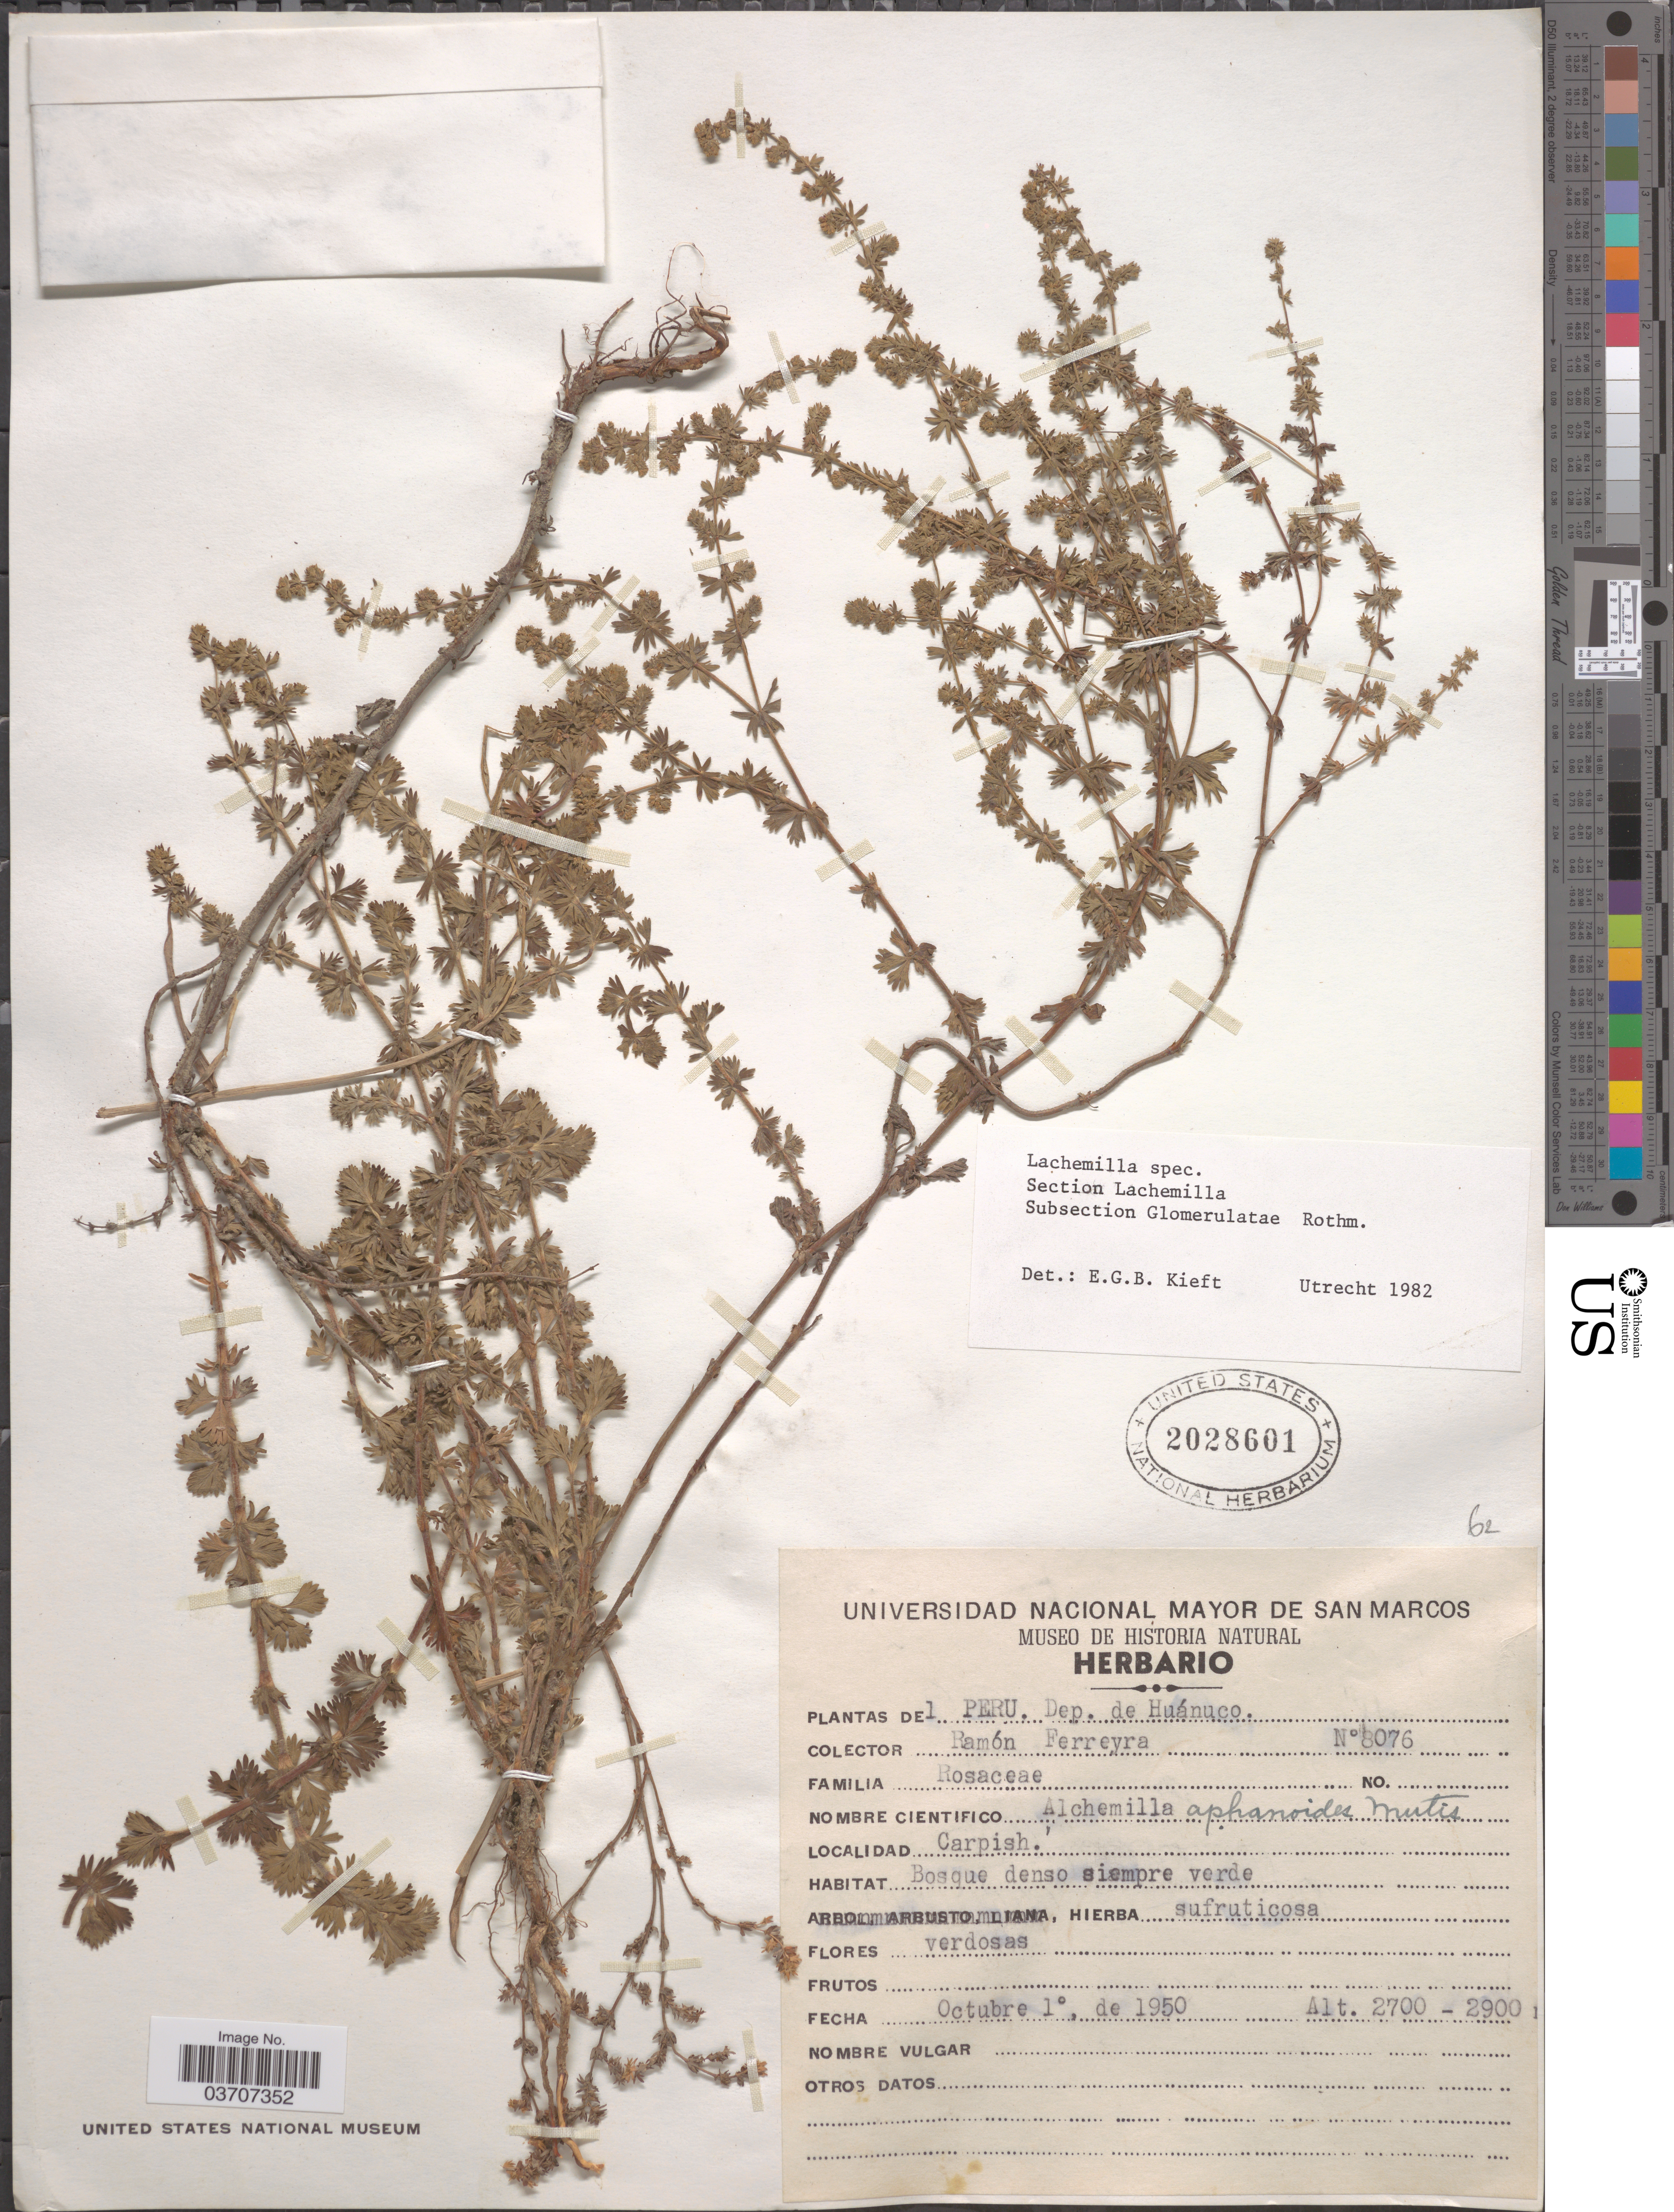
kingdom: Plantae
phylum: Tracheophyta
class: Magnoliopsida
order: Rosales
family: Rosaceae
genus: Lachemilla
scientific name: Lachemilla sp.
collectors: R. A. Ferreyra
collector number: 8076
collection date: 1950-10-01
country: Peru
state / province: Huánuco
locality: Dep. de Huánuco. Carpish.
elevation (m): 2700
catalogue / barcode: US 2028601